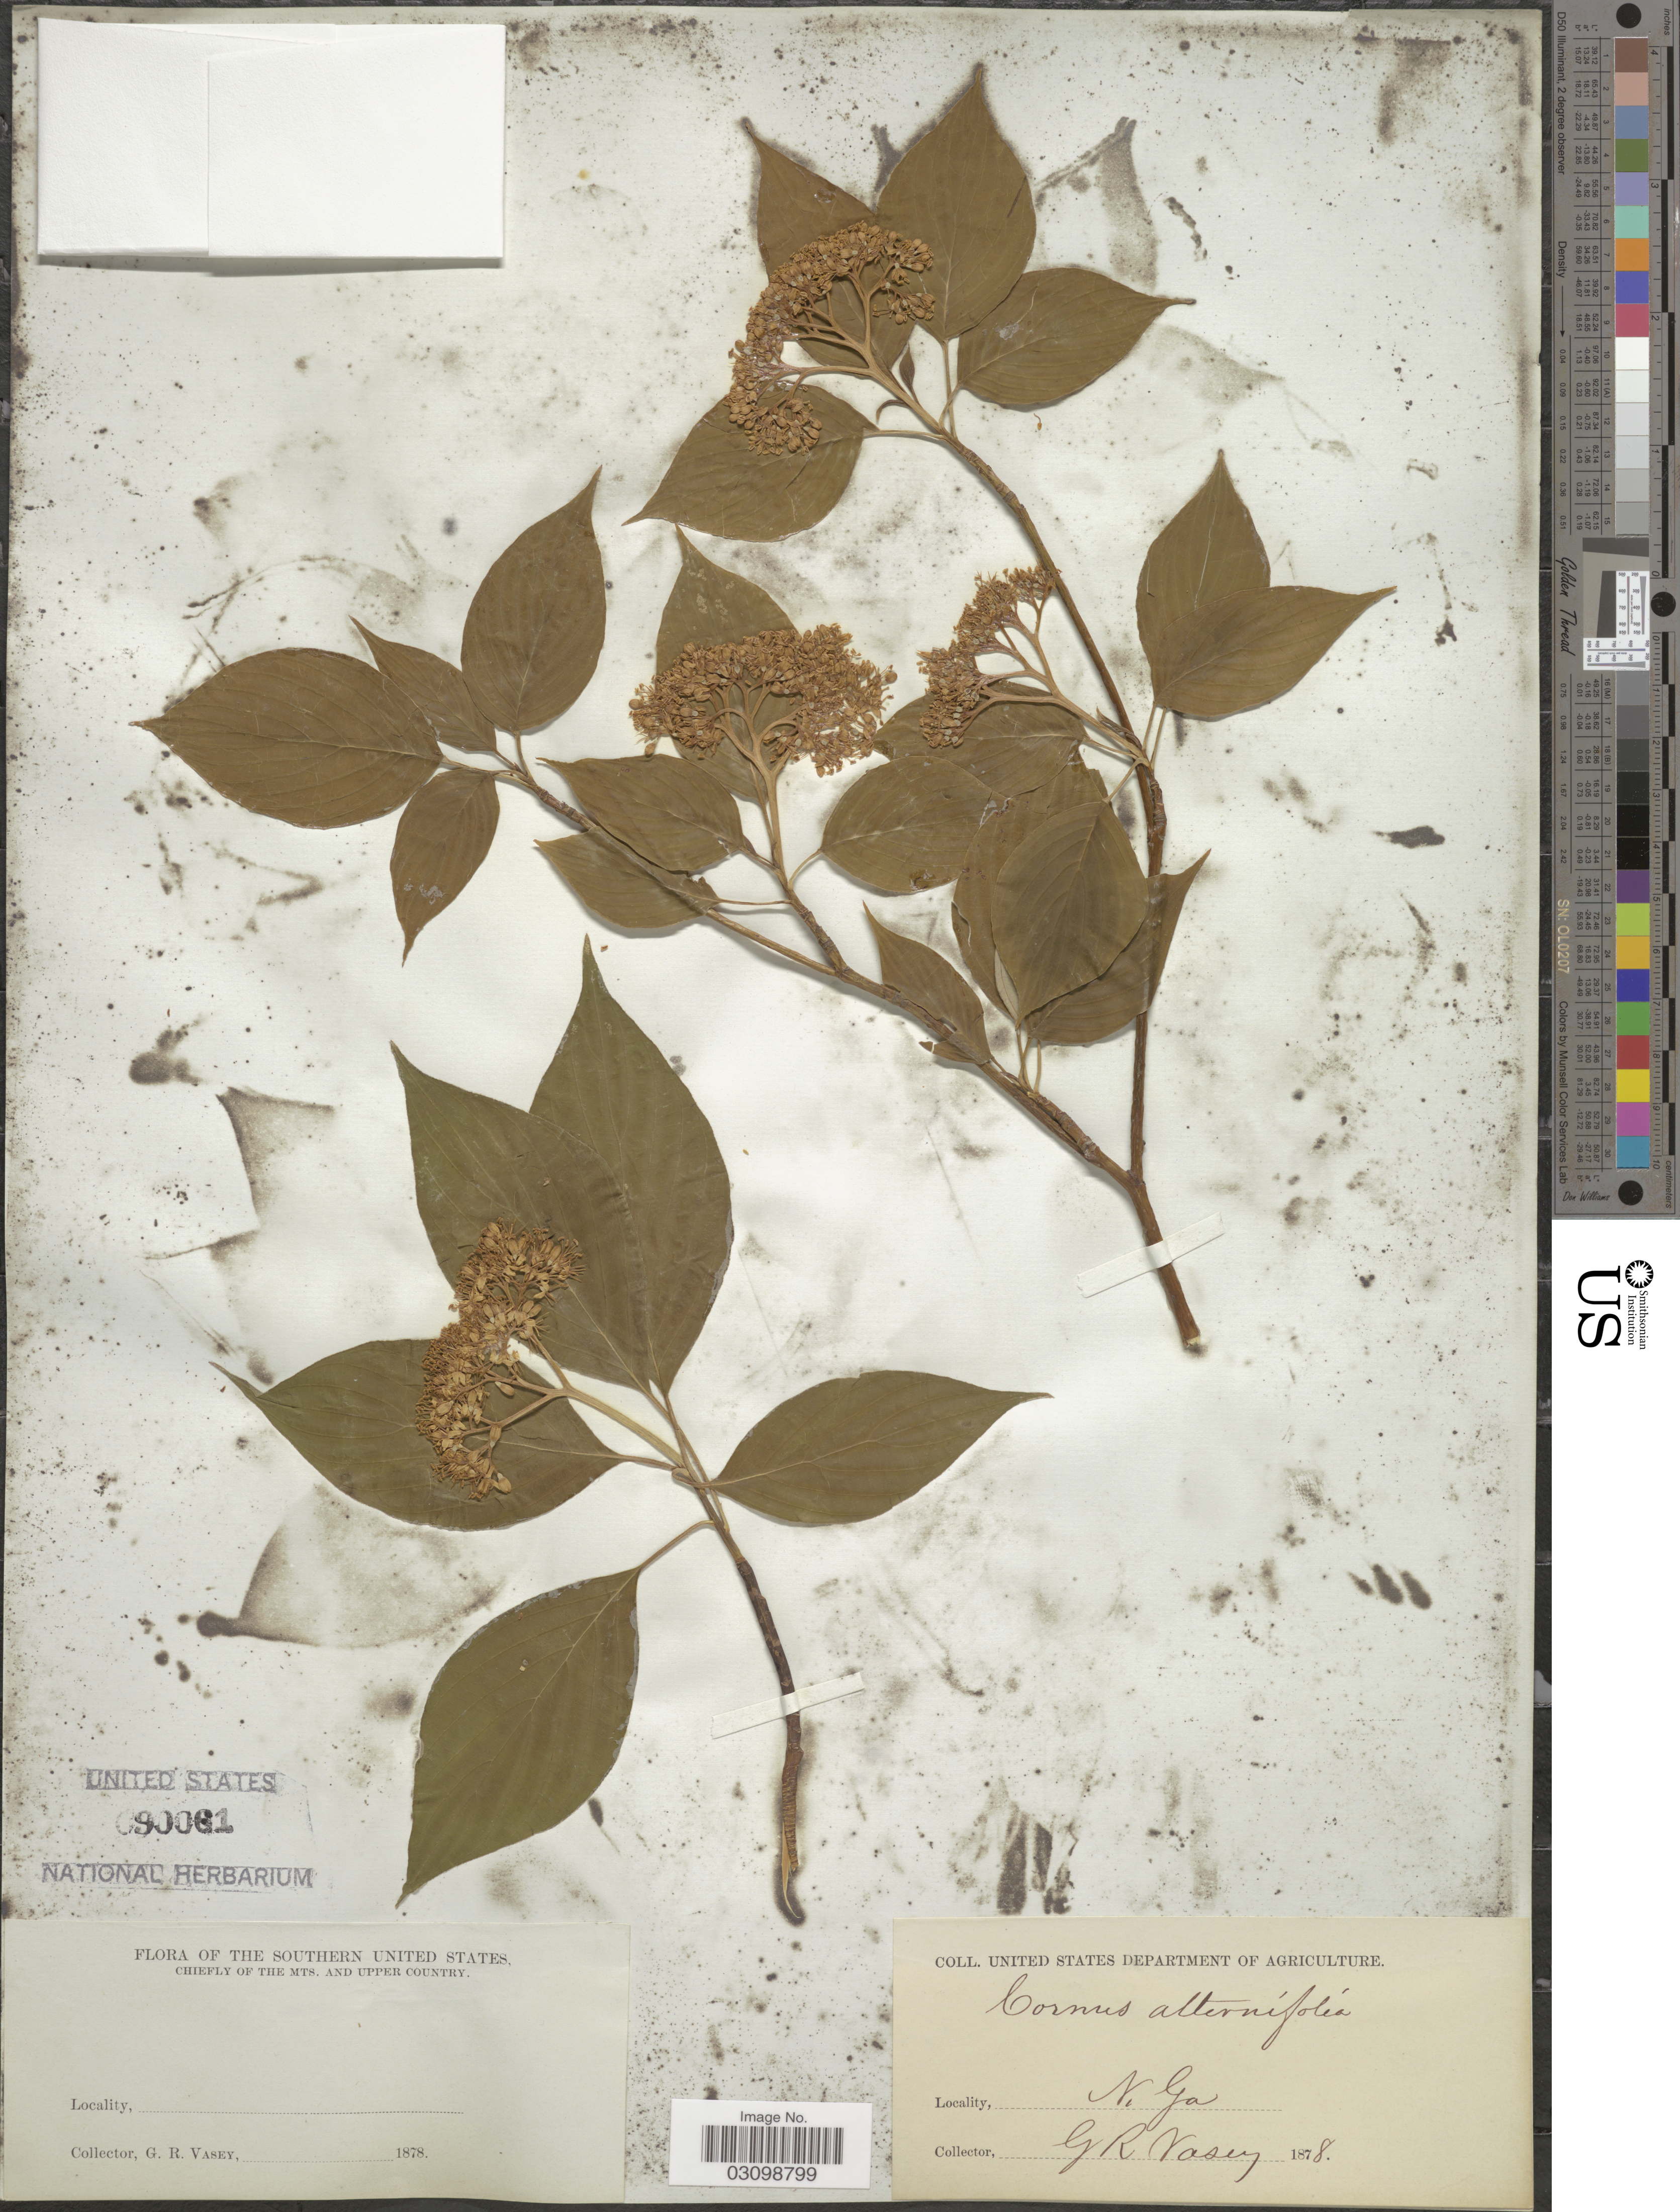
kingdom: Plantae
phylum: Tracheophyta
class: Magnoliopsida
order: Cornales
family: Cornaceae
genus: Cornus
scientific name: Cornus alternifolia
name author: L.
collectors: G. R. Vasey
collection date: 1878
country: United States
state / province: Georgia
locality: Southern United States. Chiefly of the Mts. and Upper Country. N. Ga.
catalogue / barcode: US 90061